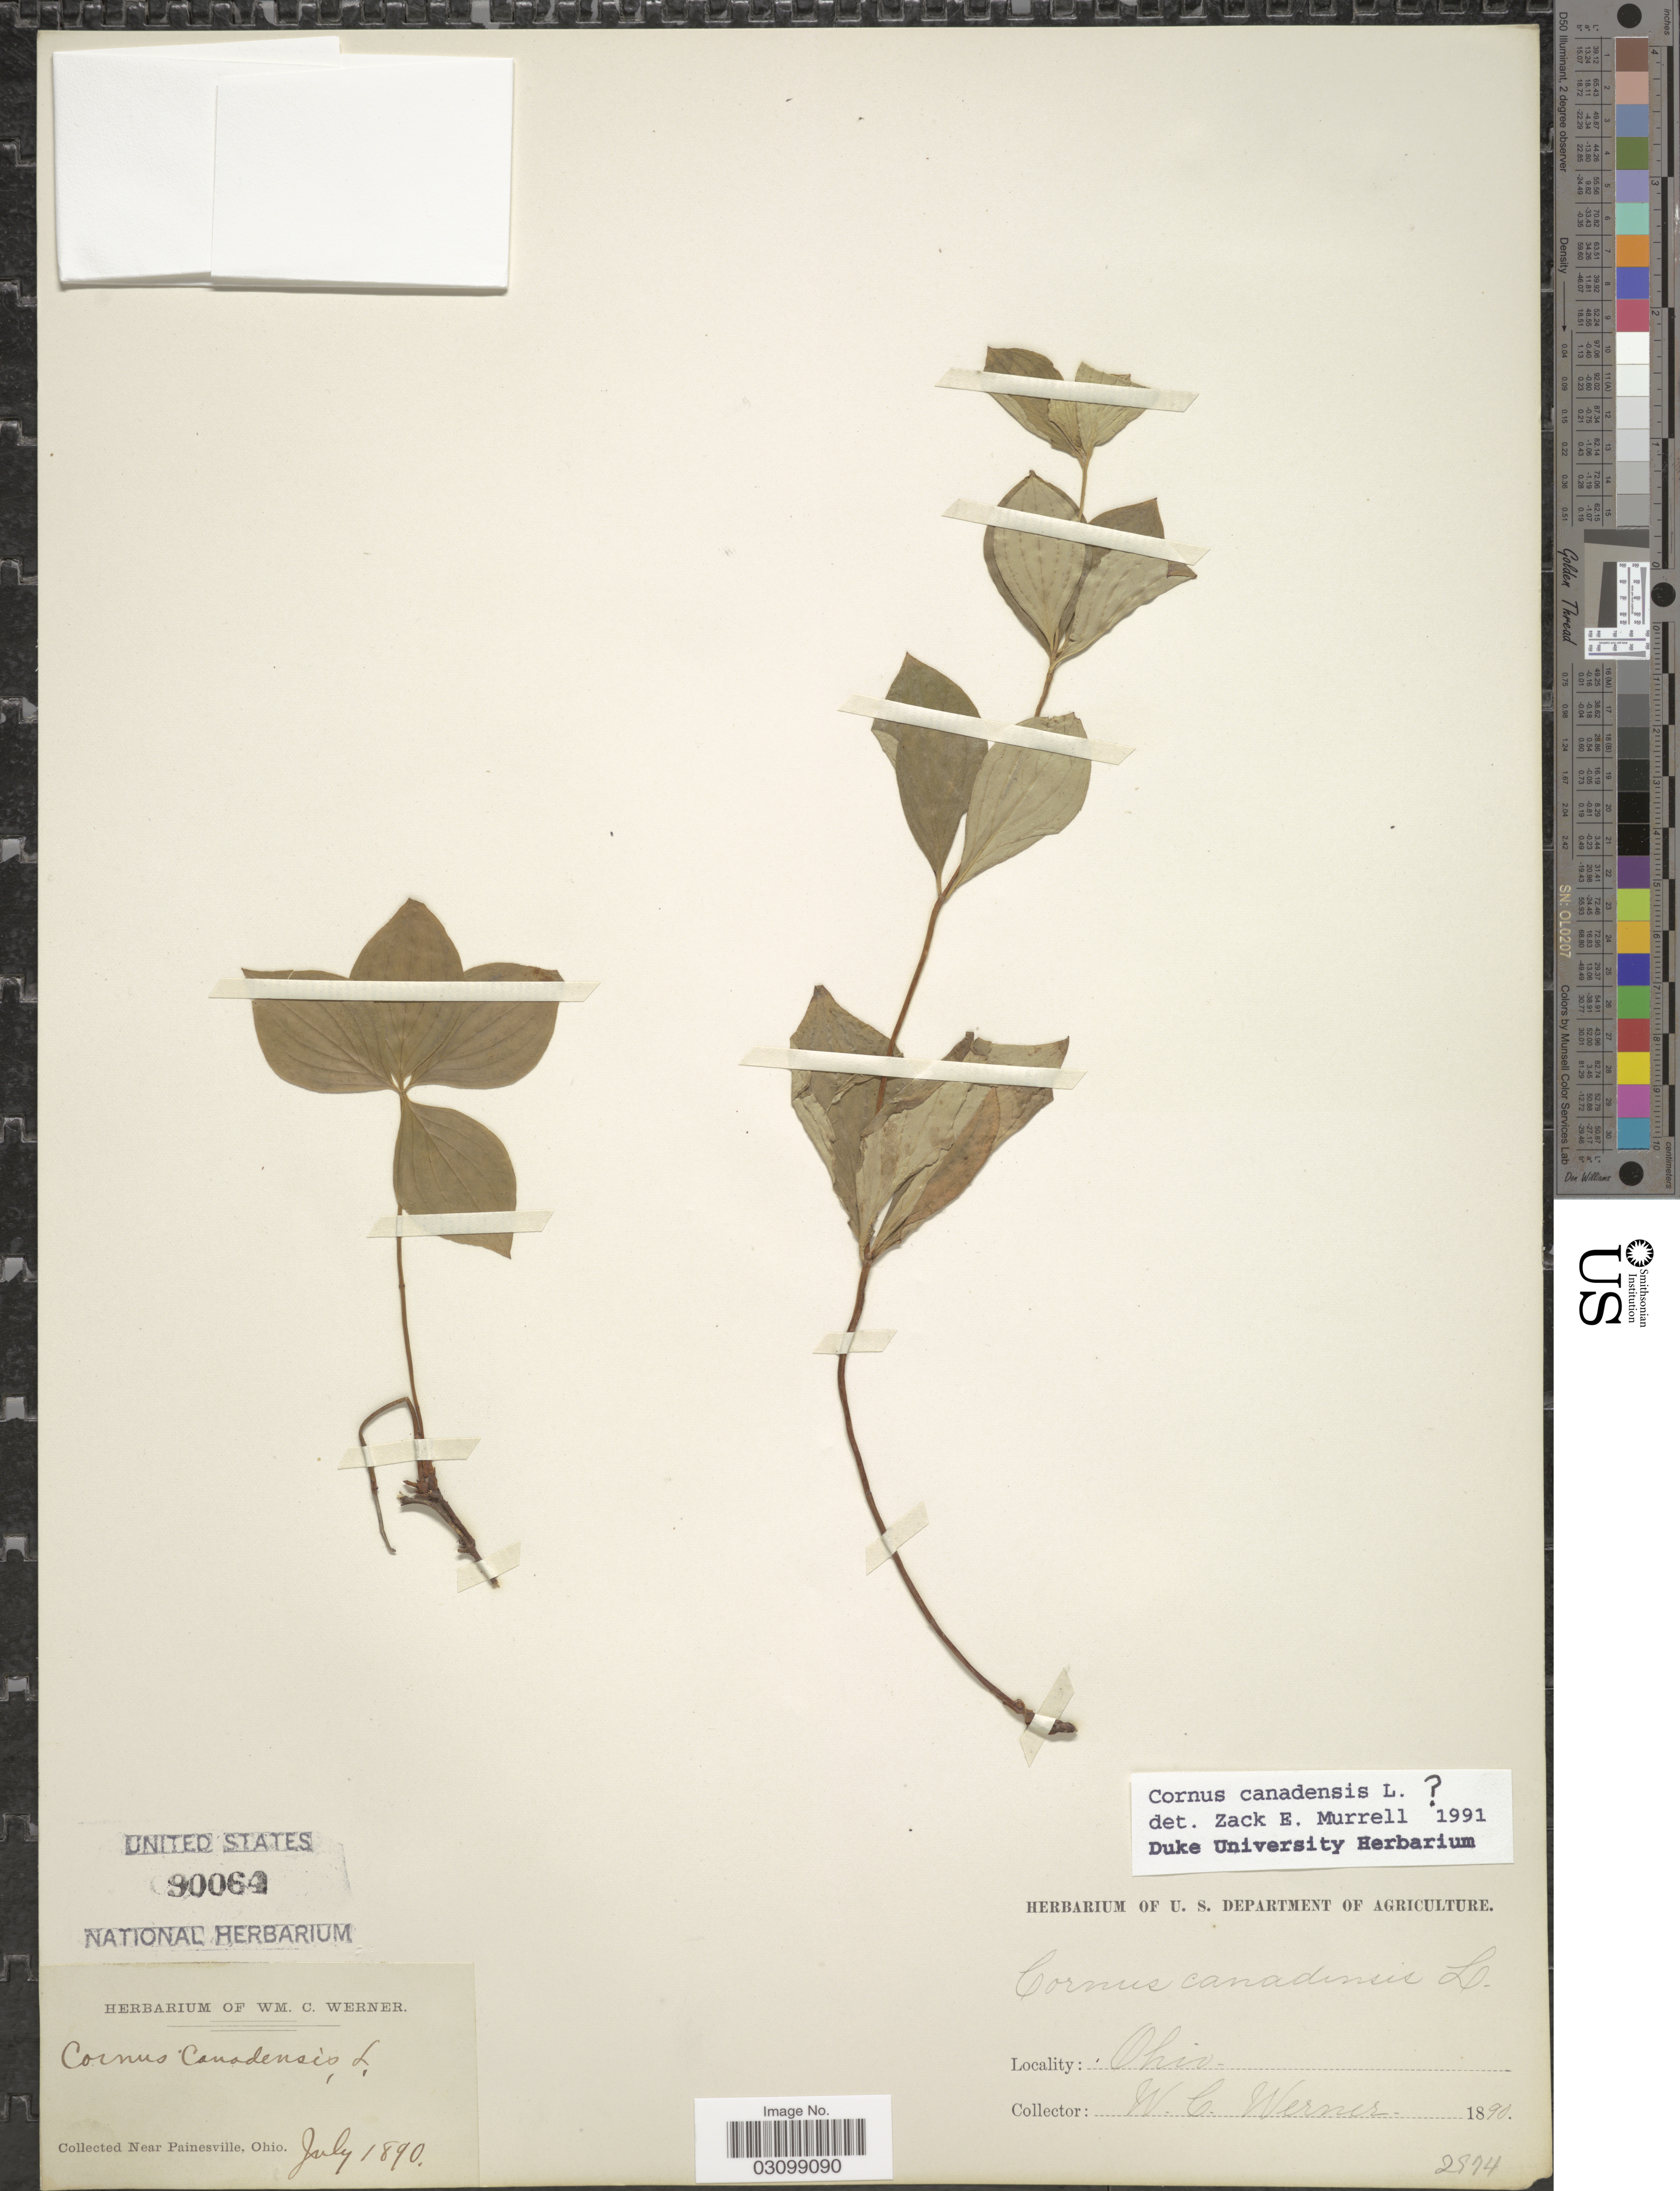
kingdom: Plantae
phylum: Tracheophyta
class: Magnoliopsida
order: Cornales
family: Cornaceae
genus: Cornus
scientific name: Cornus canadensis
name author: L.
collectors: W. Werner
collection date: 1890-07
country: United States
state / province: Ohio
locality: Near Painesville.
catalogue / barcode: US 90064